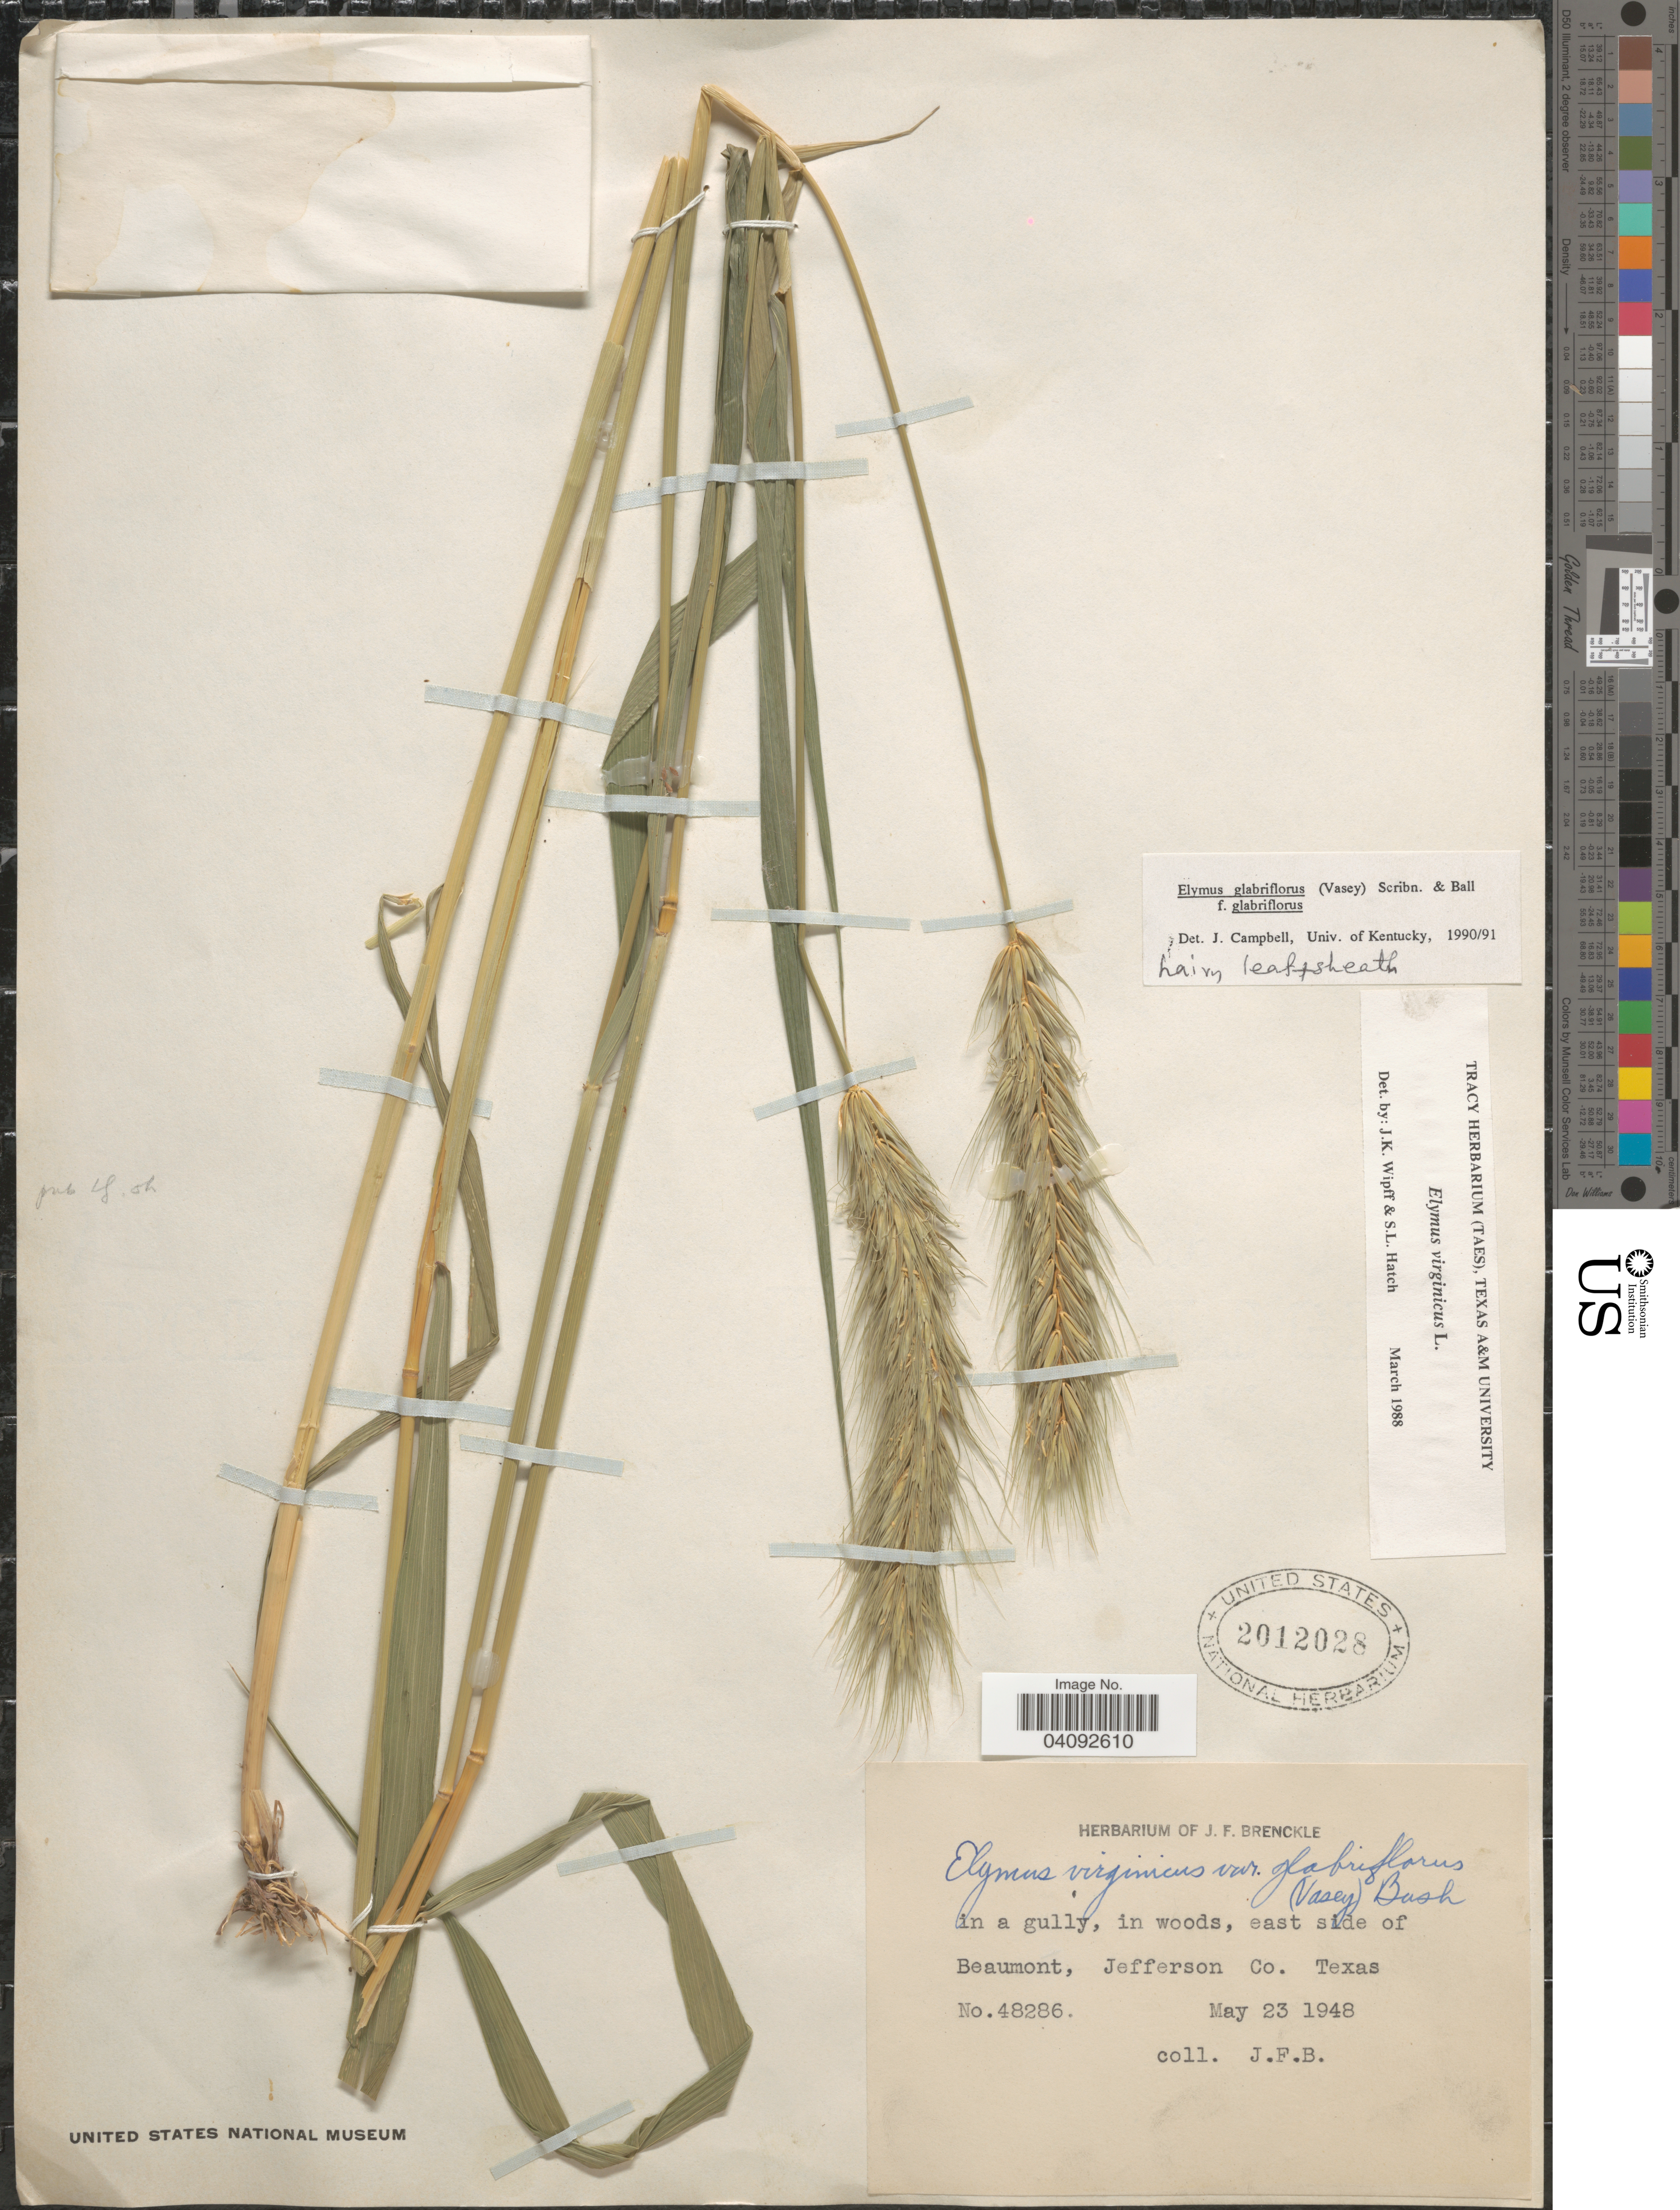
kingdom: Plantae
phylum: Tracheophyta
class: Liliopsida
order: Poales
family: Poaceae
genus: Elymus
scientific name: Elymus glabriflorus var. glabriflorus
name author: (Vasey ex L.H. Dewey) Scribn. & C.R. Ball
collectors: J. Brenckle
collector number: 48286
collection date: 1948-05-23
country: United States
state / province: Texas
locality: In a gully, in woods, east side of Beaumont, Jefferson Co.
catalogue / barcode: US 2012028